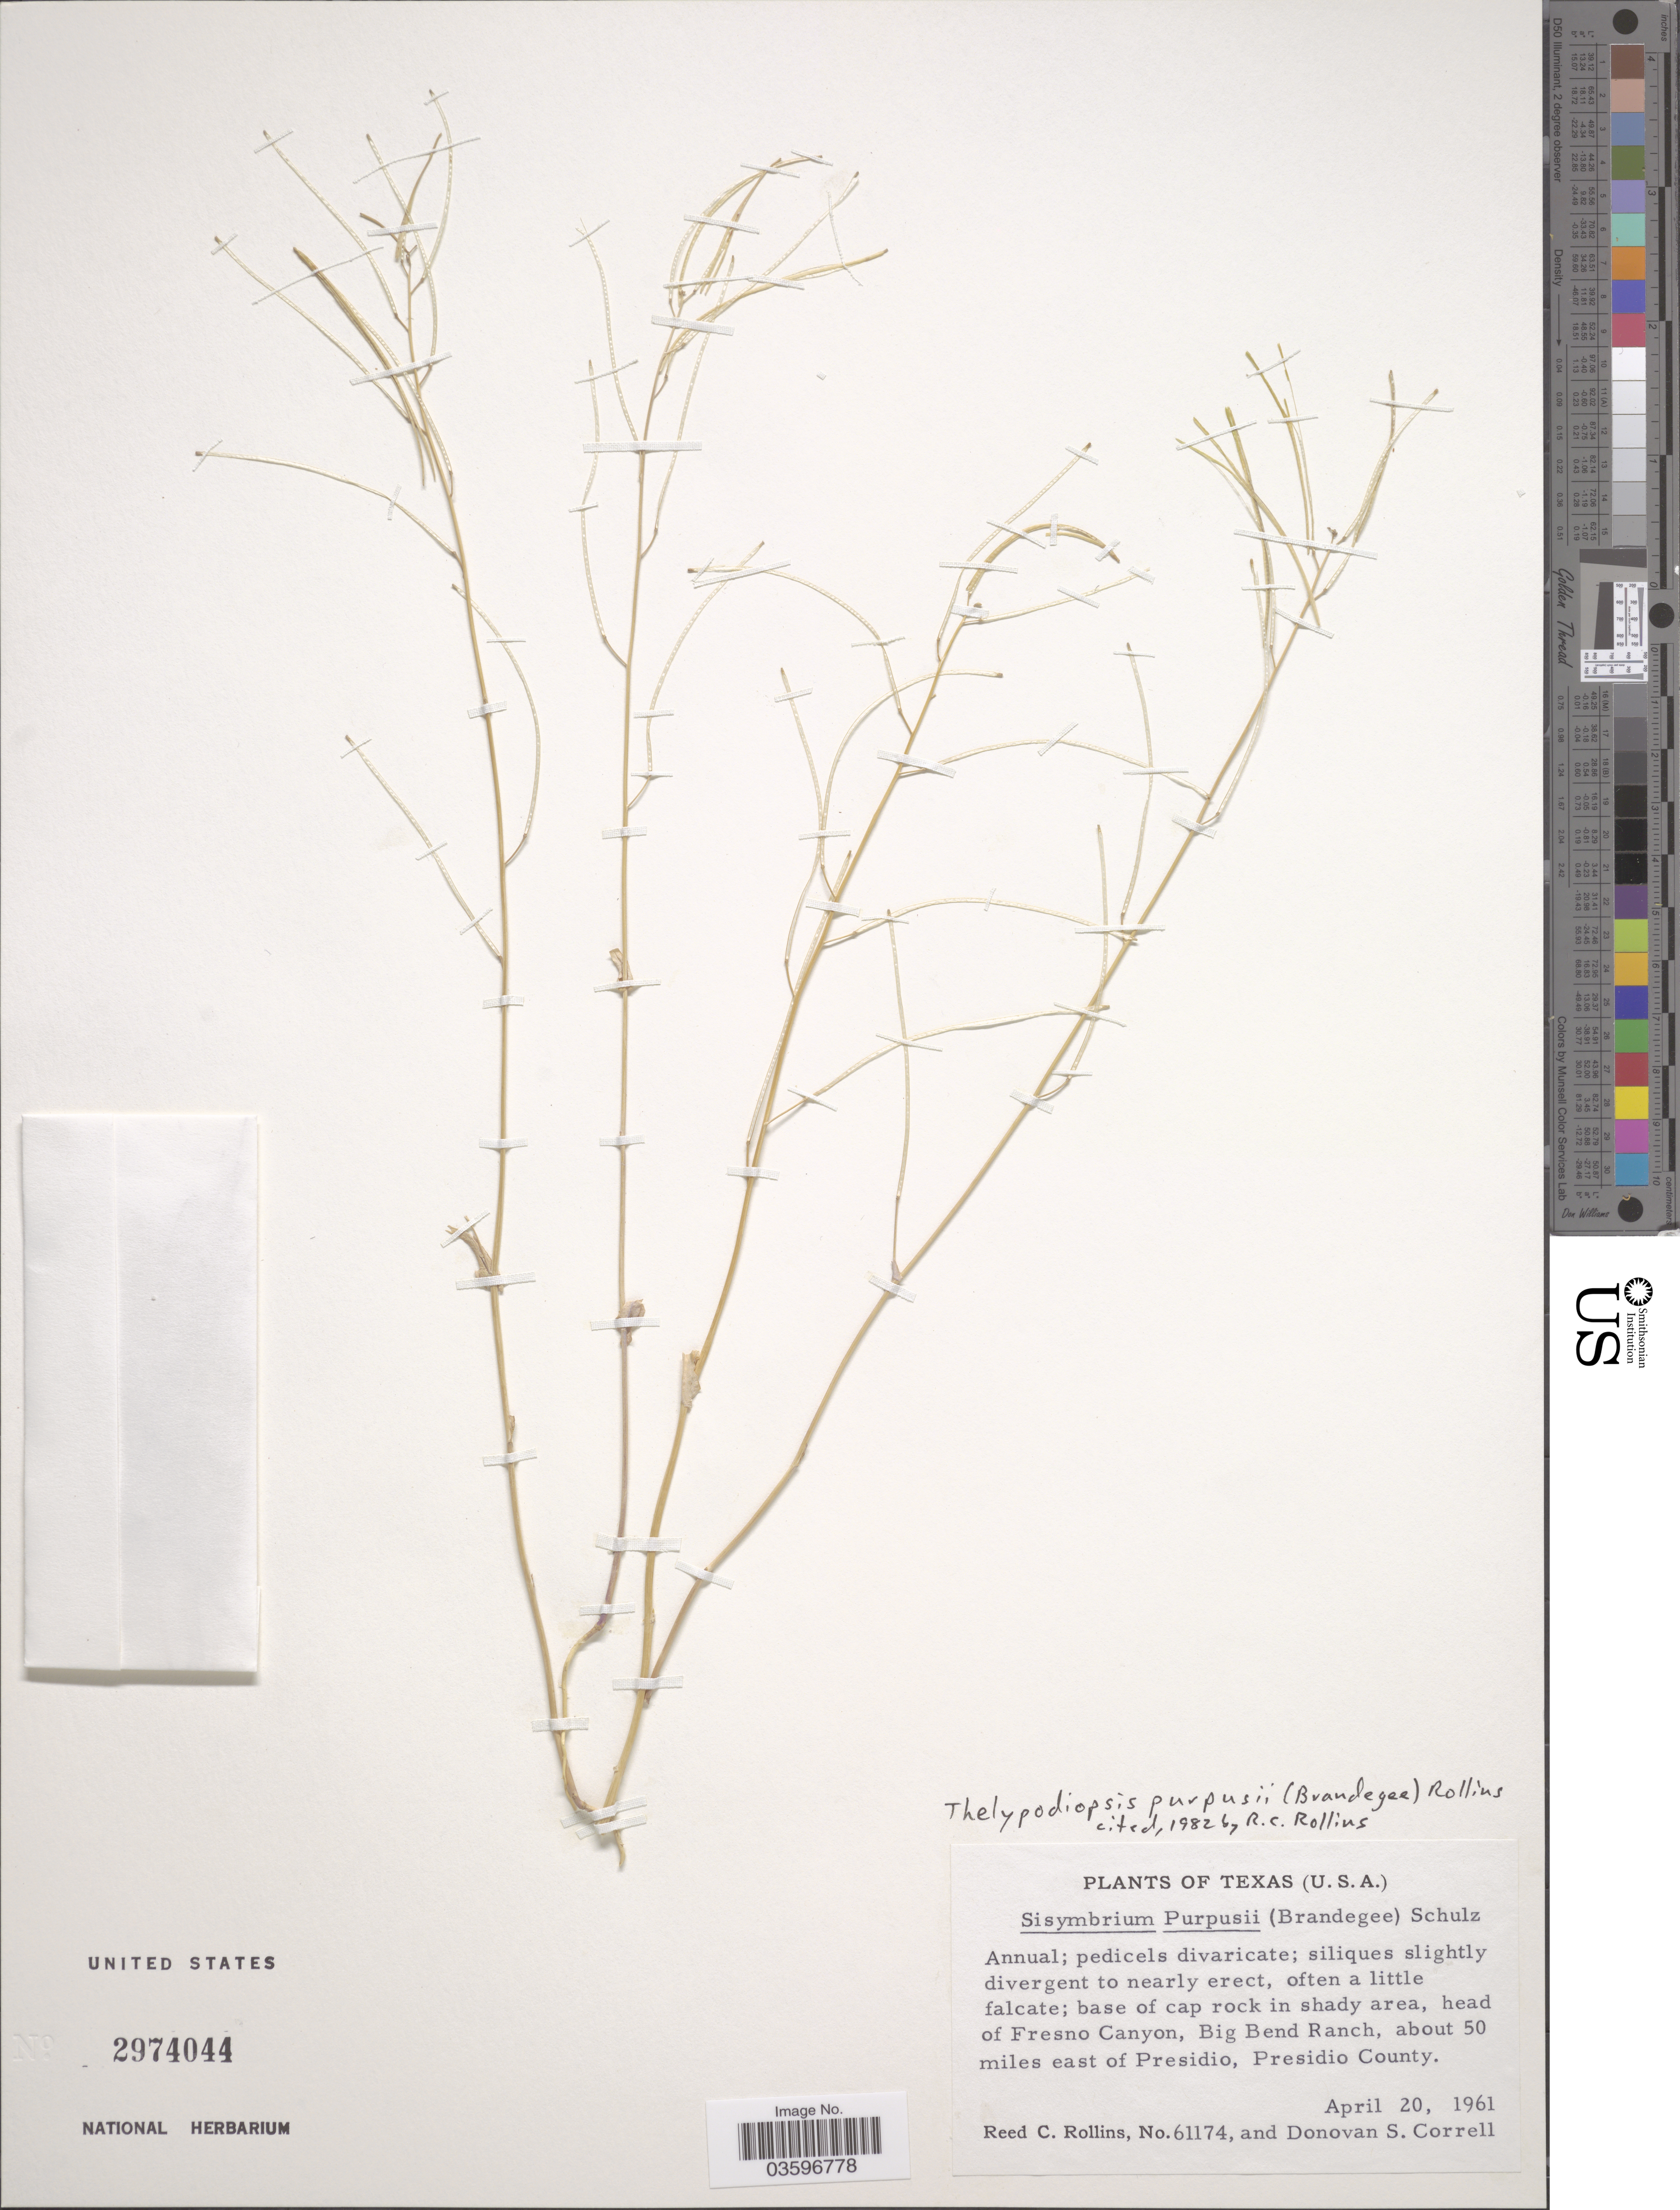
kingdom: Plantae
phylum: Tracheophyta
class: Magnoliopsida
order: Brassicales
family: Brassicaceae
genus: Thelypodiopsis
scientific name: Thelypodiopsis purpusii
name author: (Brandegee) Rollins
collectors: R. C. Rollins & D. S. Correll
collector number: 61174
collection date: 1961-04-20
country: United States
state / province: Texas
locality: Base of cap rock in shady area, head of Fresno Canyon, Big Bend Ranch, about 50 miles east of Presidio, Presidio County.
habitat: base of cap rock in shady area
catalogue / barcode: US 2974044